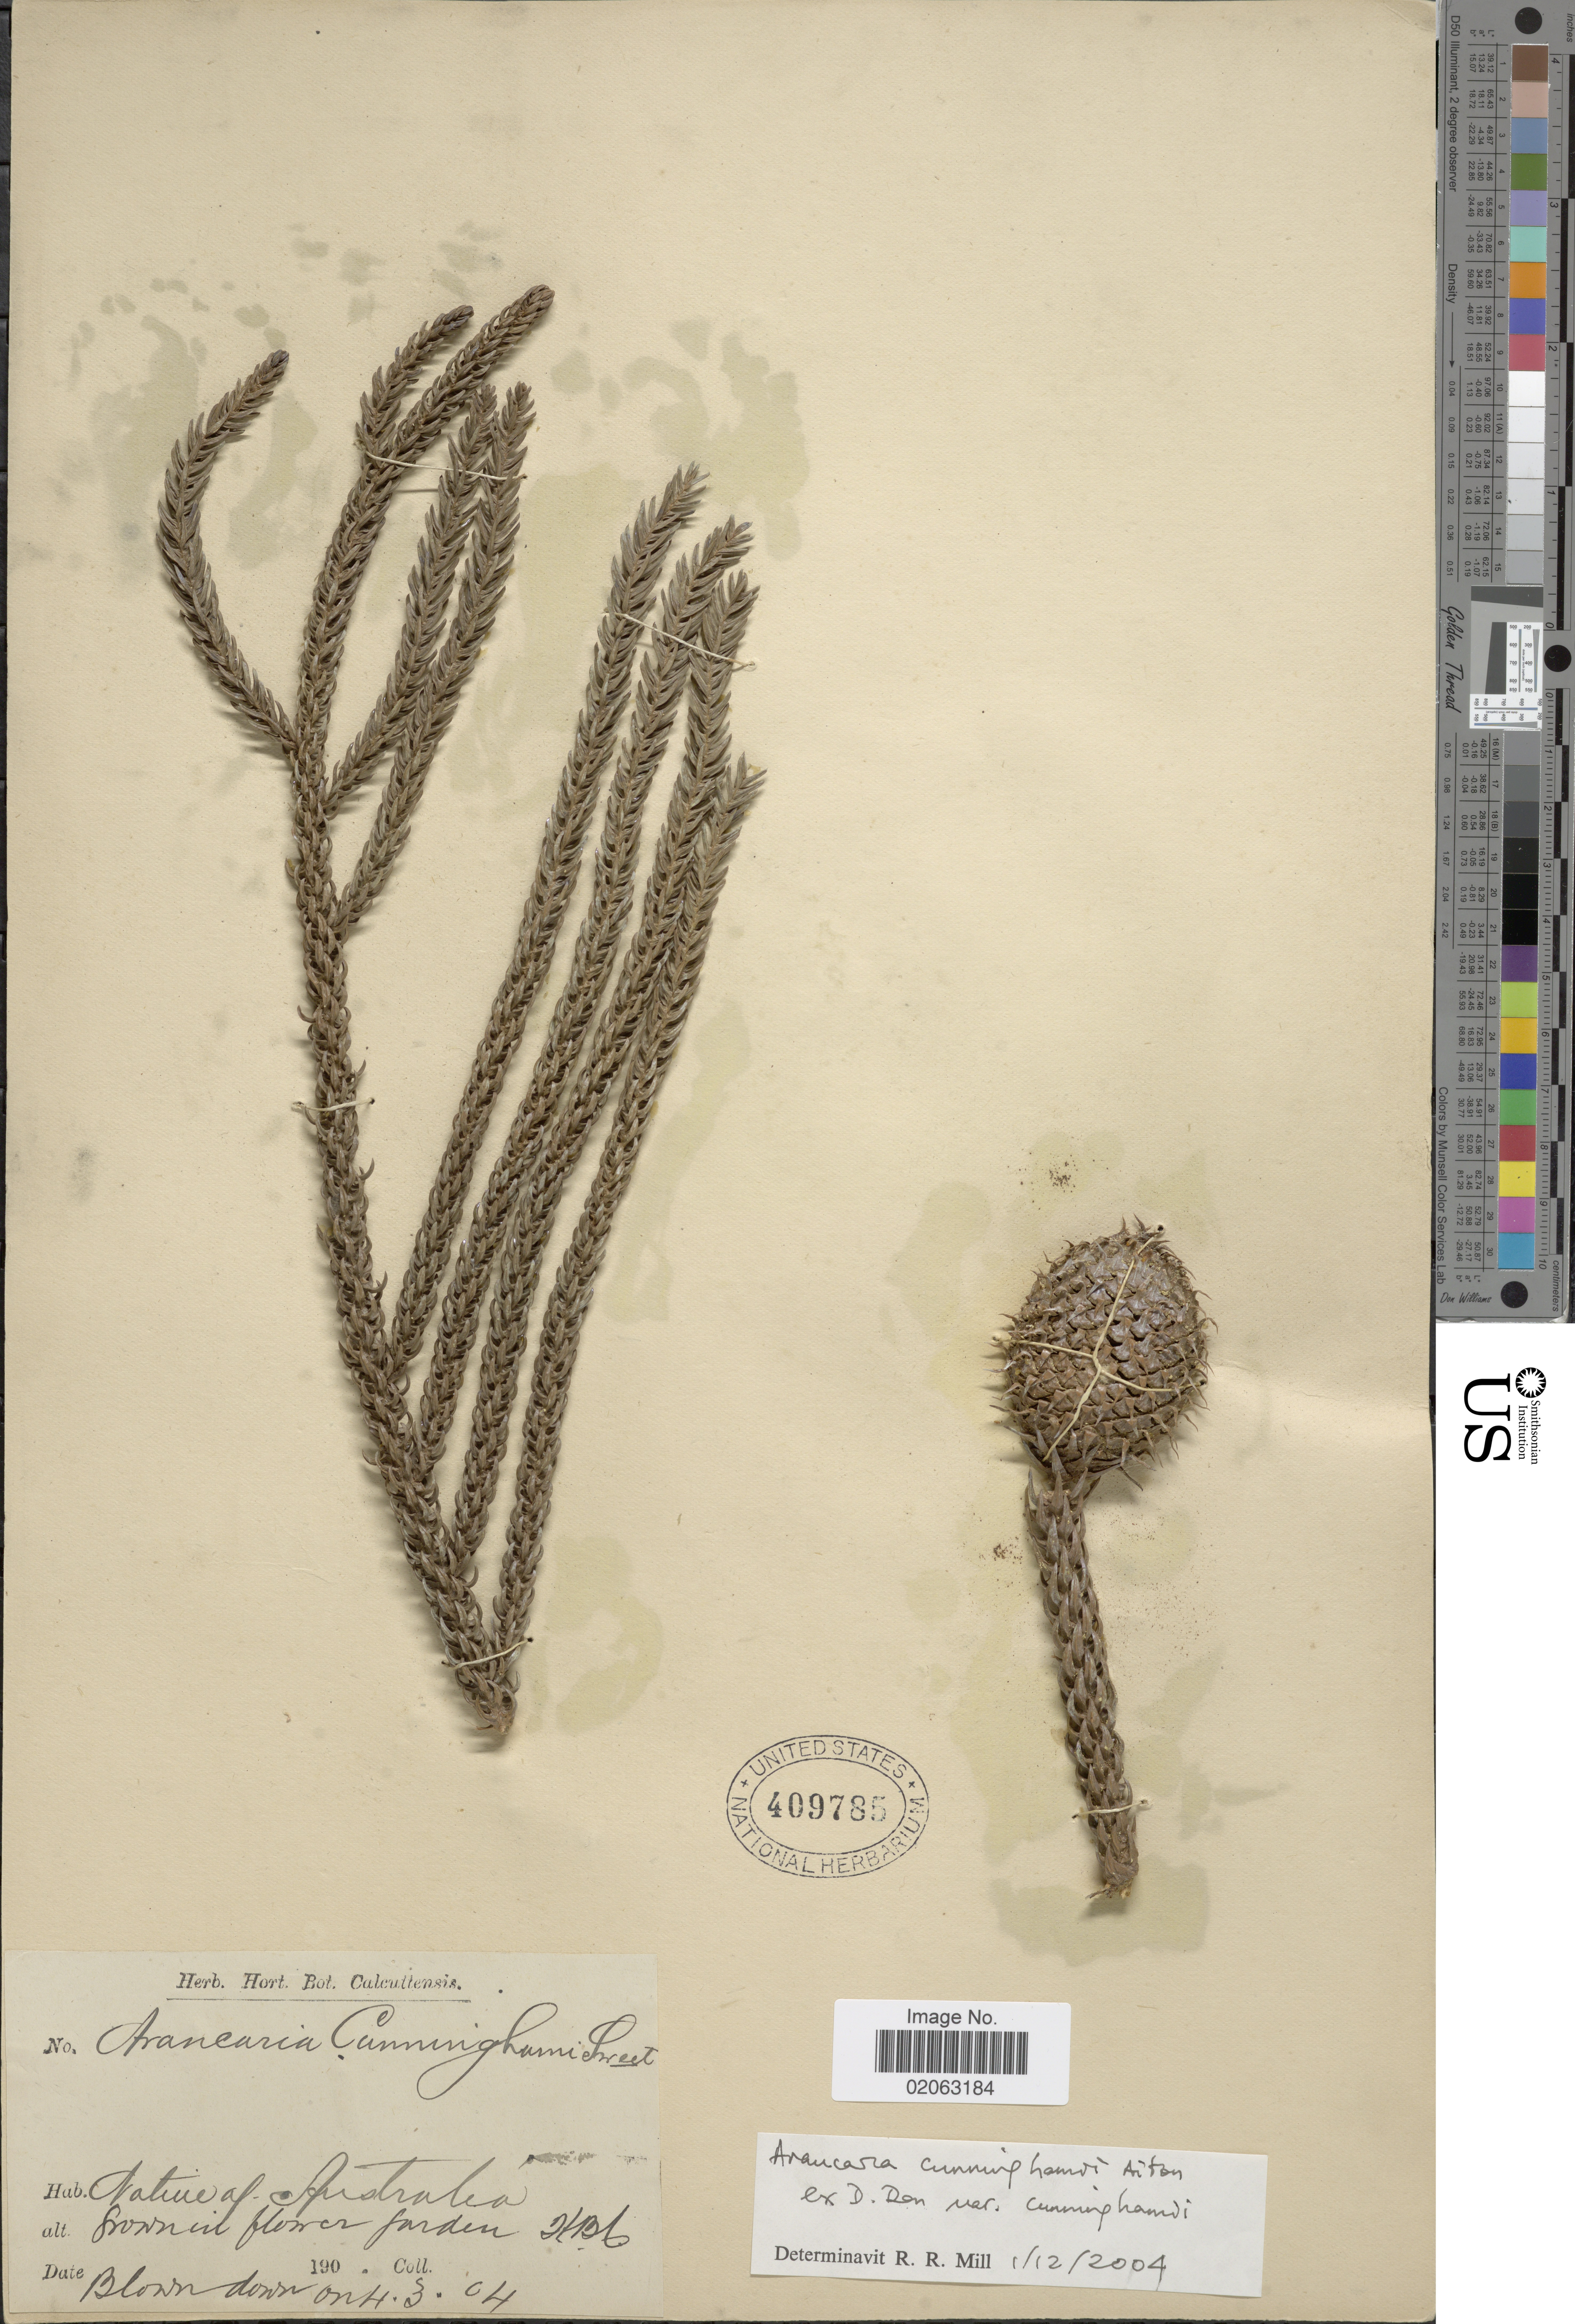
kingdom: Plantae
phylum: Tracheophyta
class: Pinopsida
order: Pinales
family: Araucariaceae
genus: Araucaria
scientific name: Araucaria cunninghamii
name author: Aiton ex D. Don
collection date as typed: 4-3-1904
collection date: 1904-03-04 or 1904-04-03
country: Australia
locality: Nature of Ausralia, growning flower garden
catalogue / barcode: US 409785